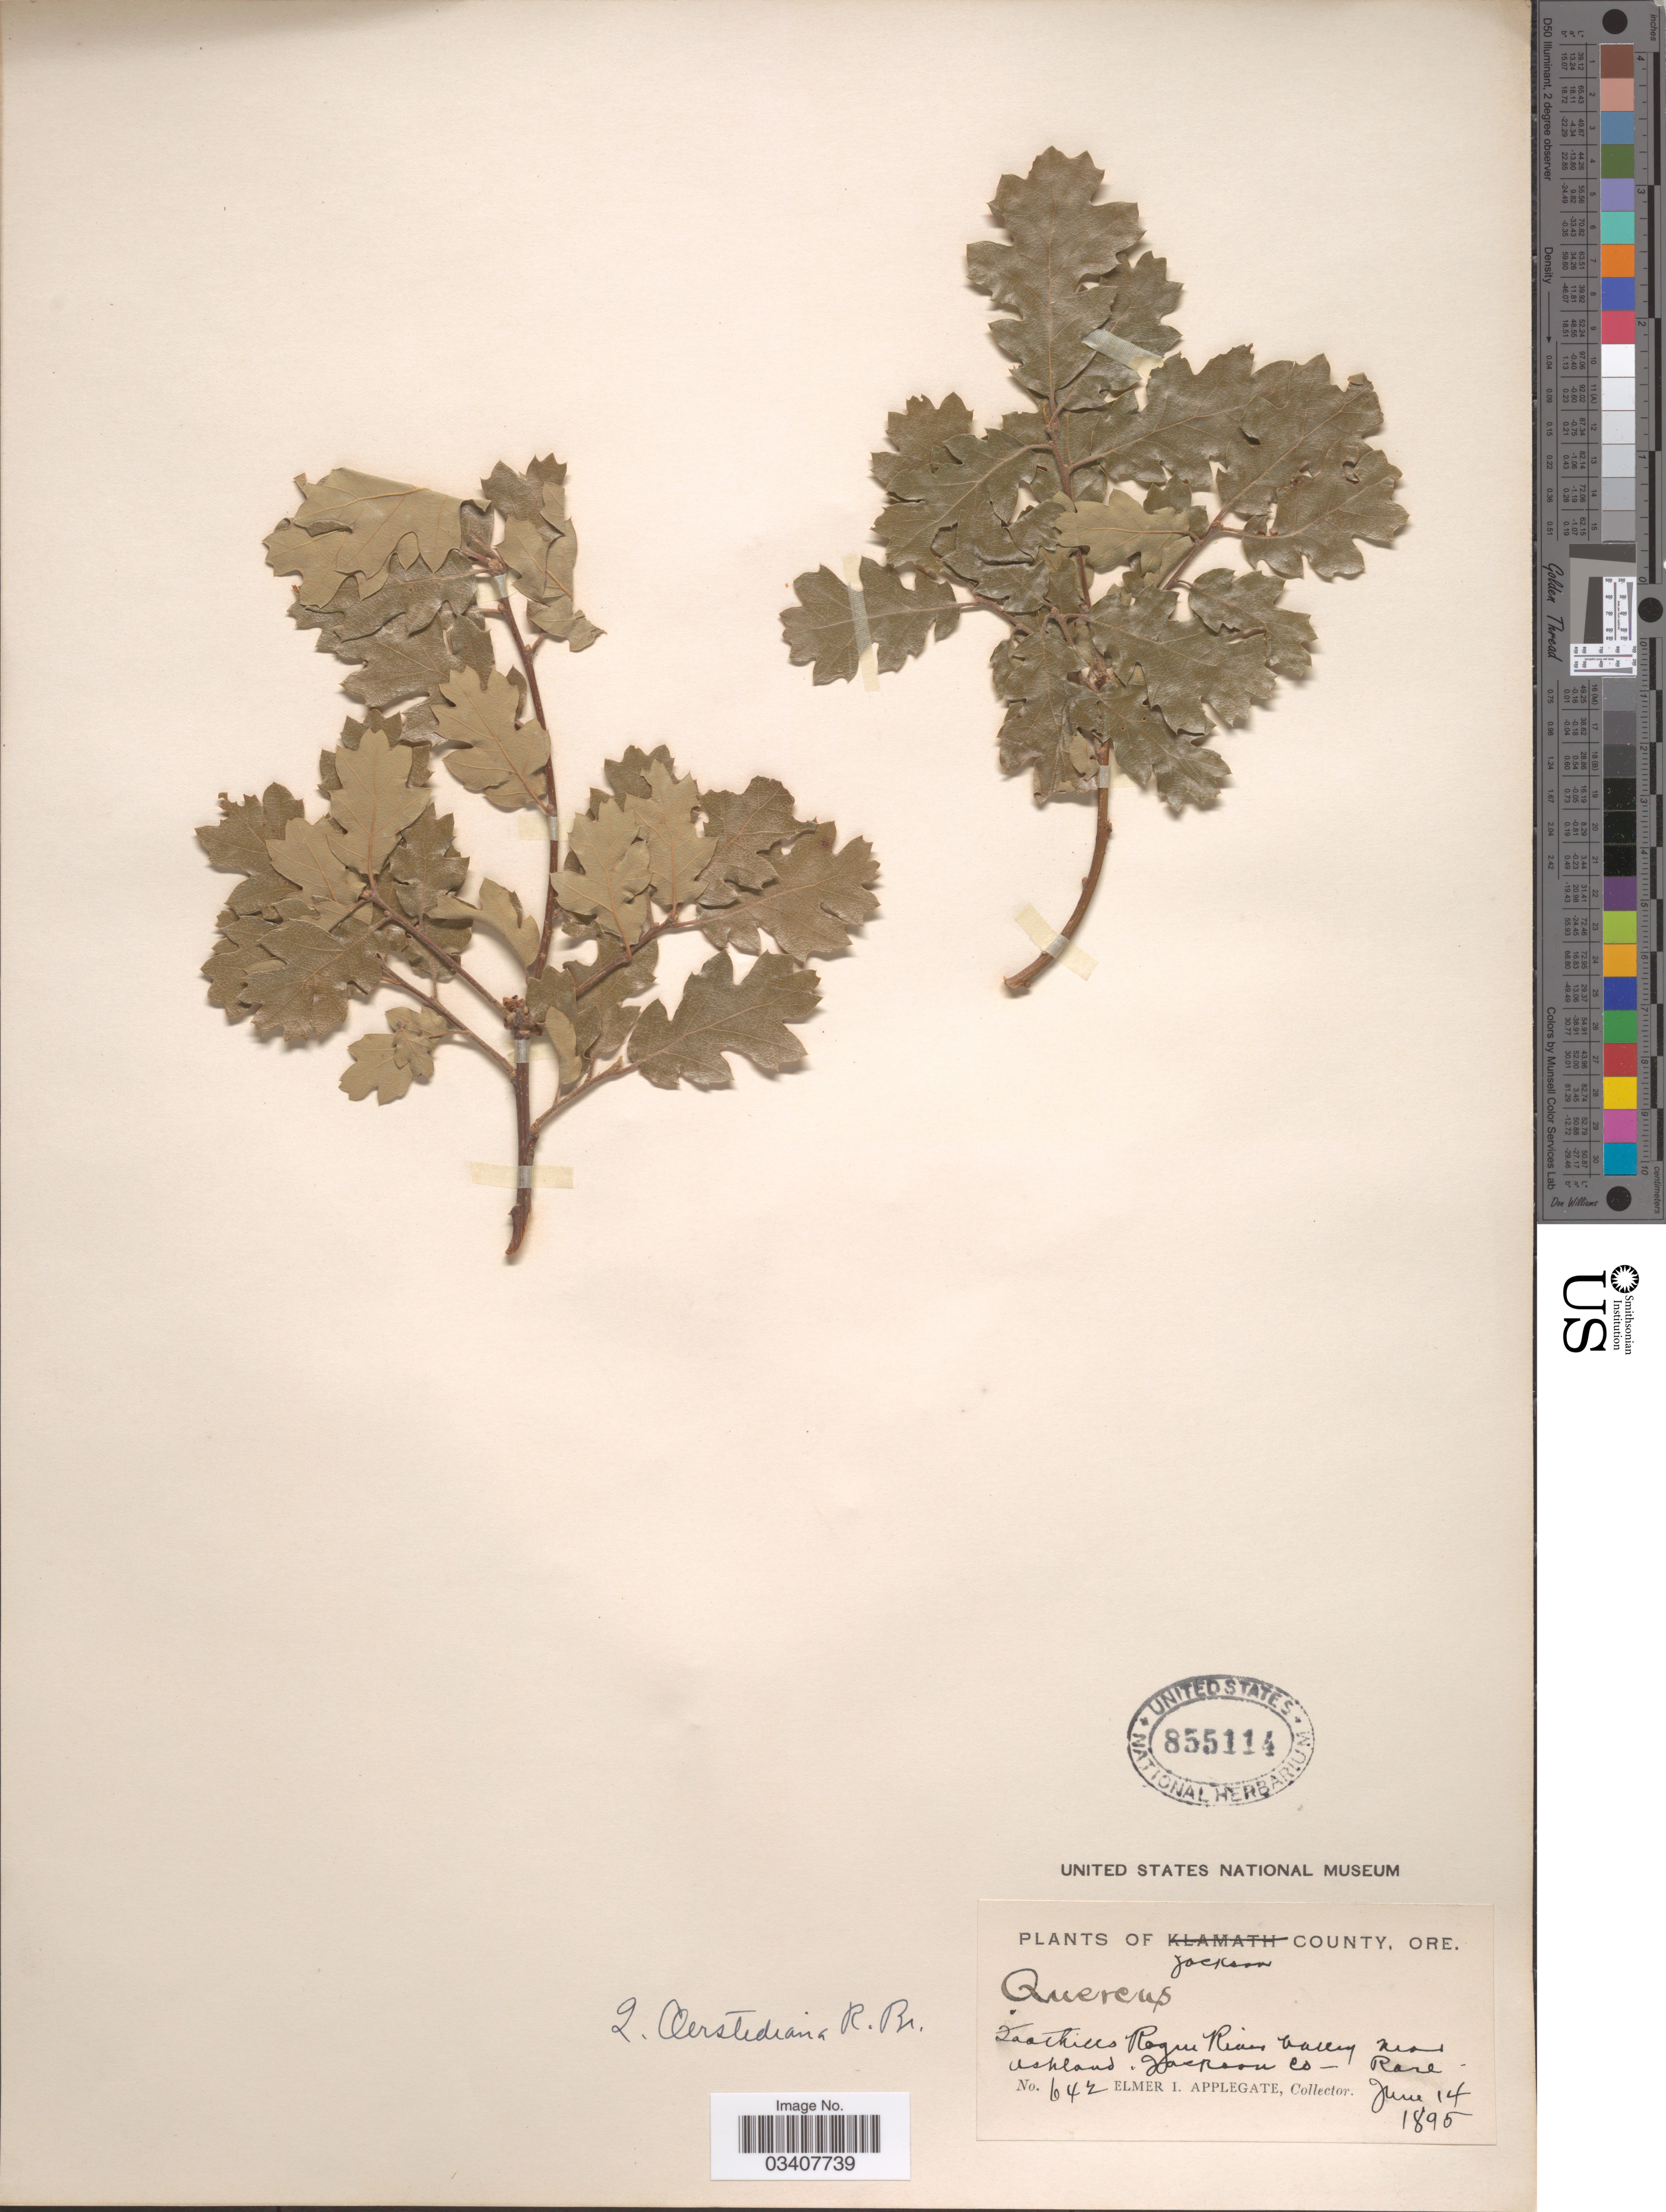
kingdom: Plantae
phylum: Tracheophyta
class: Magnoliopsida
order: Fagales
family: Fagaceae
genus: Quercus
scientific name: Quercus oerstediana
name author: R. Br.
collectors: E. I. Applegate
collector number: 642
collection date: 1895-06-14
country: United States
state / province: Oregon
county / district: Jackson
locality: Jackson County. Foothills Rogue River valley near Ashland. Jackson Co.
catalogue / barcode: US 855114